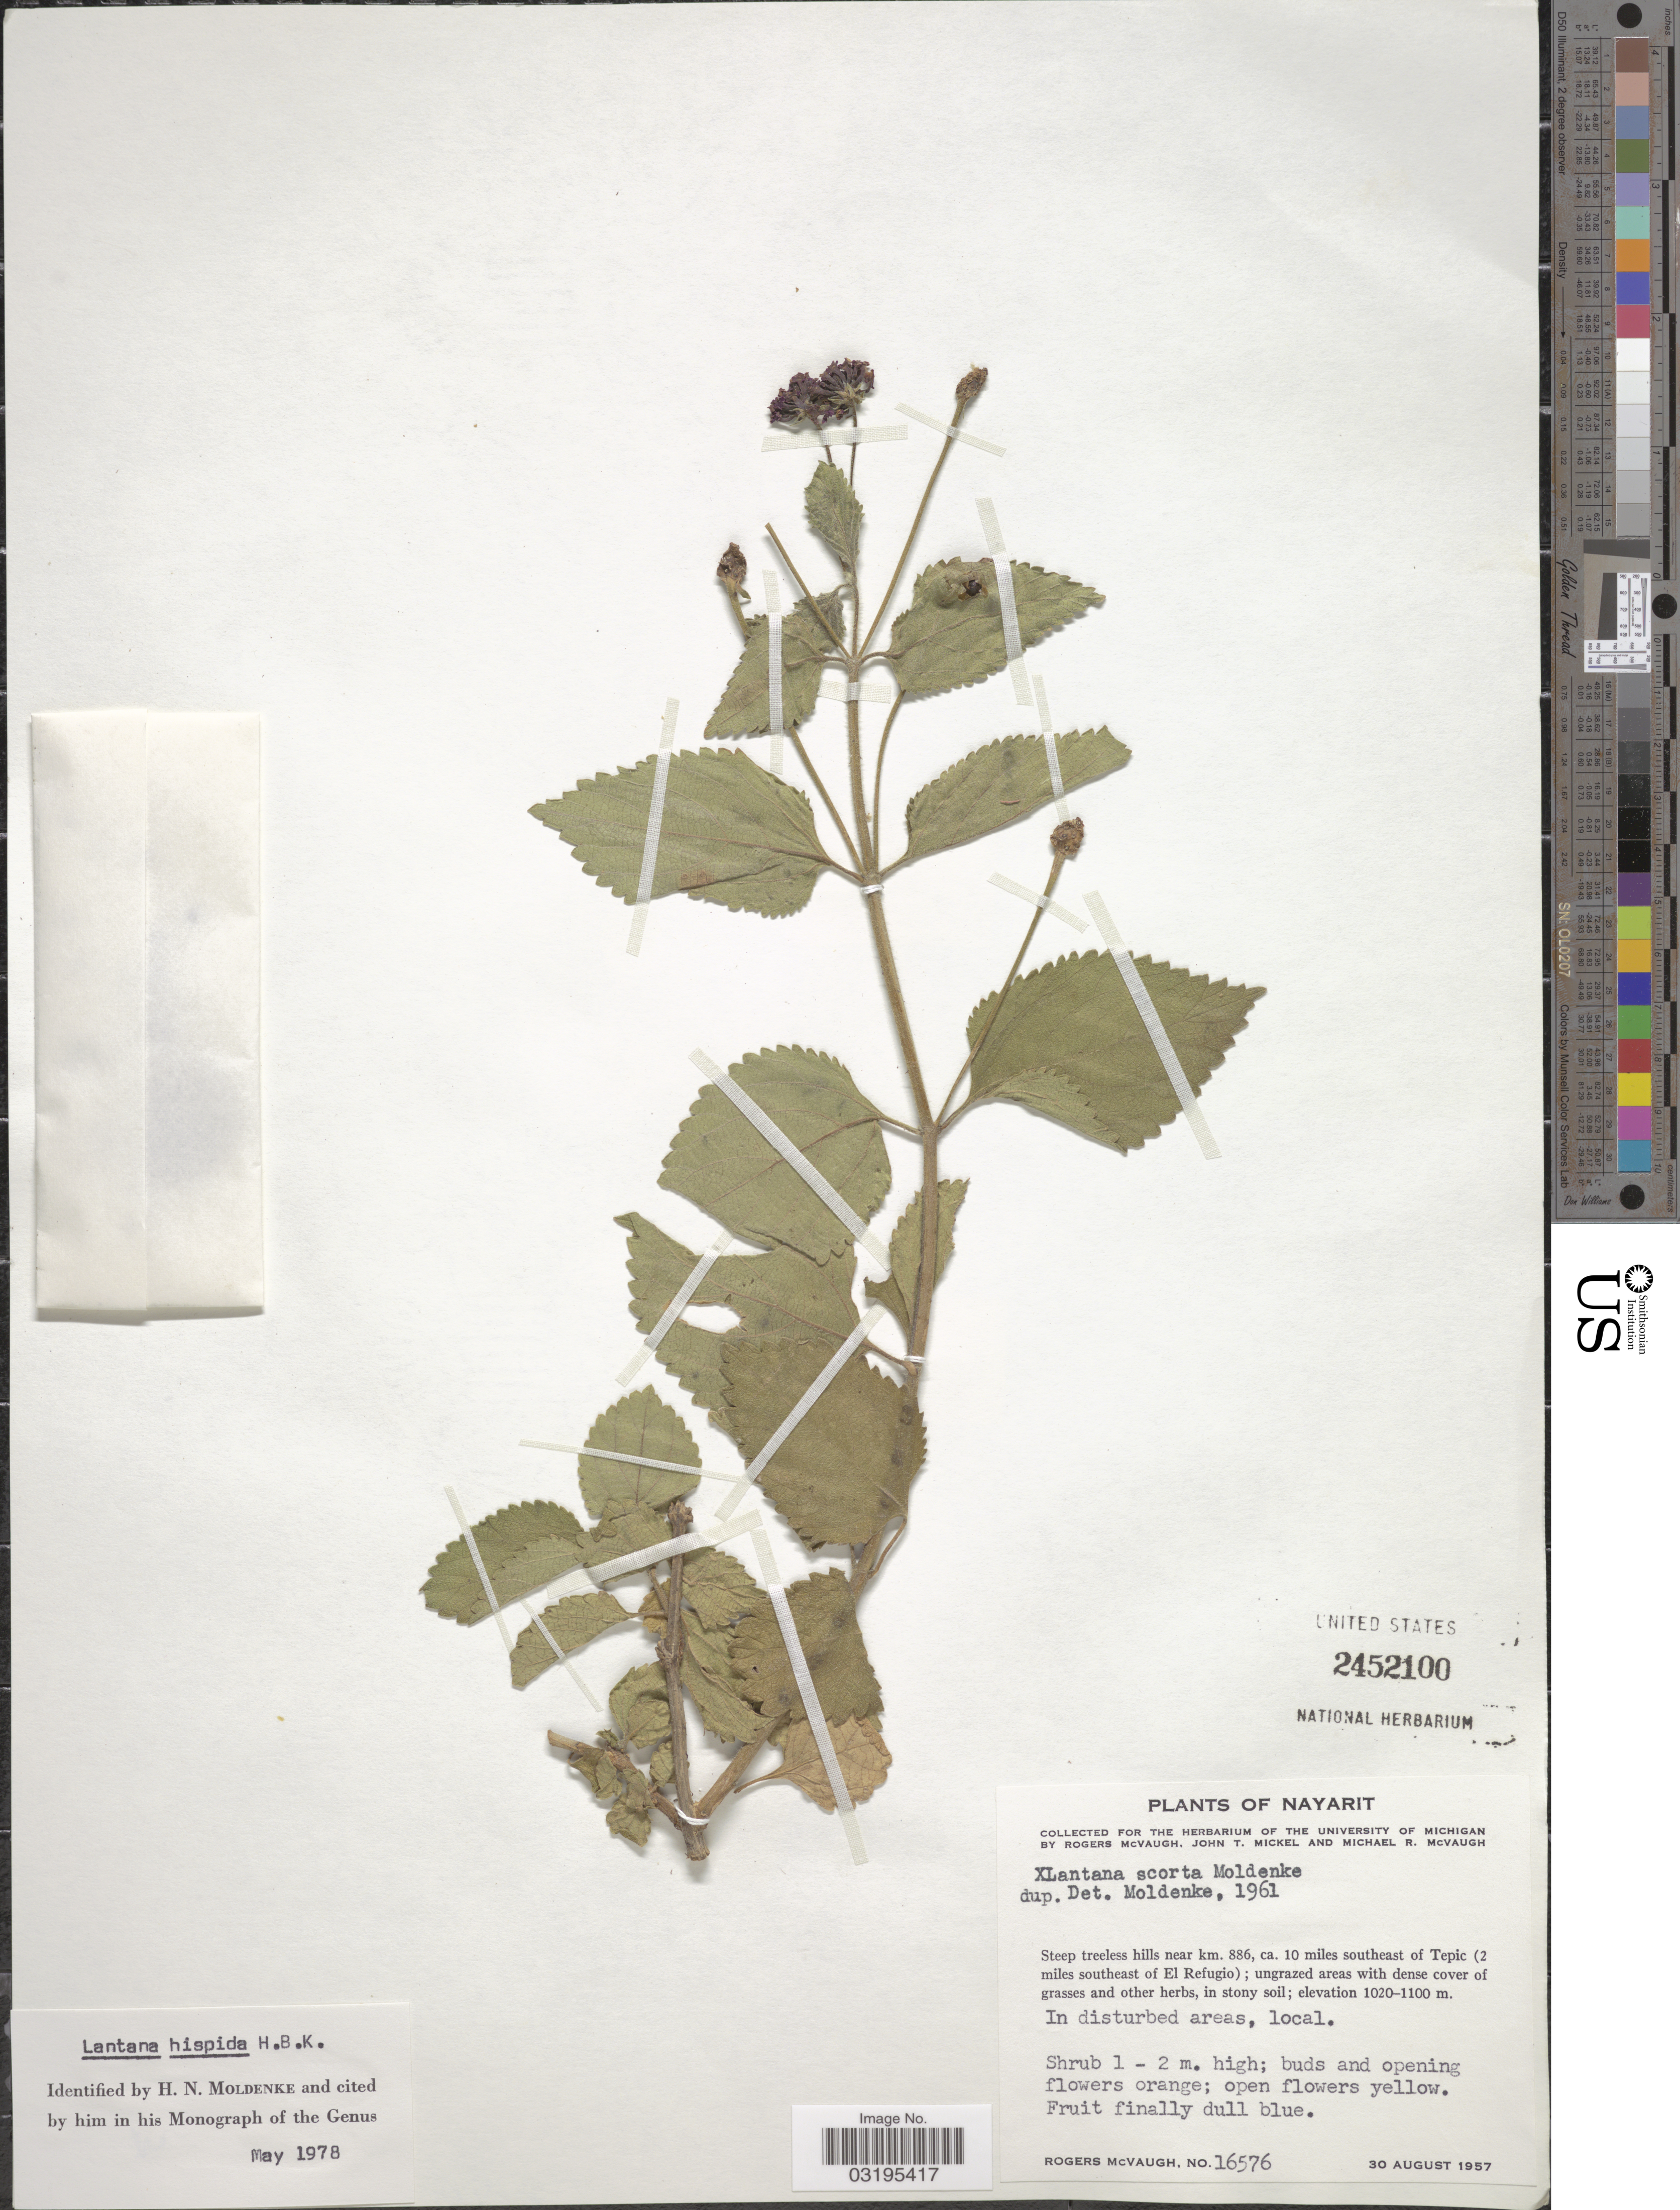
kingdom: Plantae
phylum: Tracheophyta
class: Magnoliopsida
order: Lamiales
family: Verbenaceae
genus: Lantana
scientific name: Lantana hispida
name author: Kunth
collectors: R. McVaugh, J. T. Mickel & M. R. McVaugh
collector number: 16576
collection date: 1957-08-30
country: Mexico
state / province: Nayarit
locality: Steep treeless hills near km. 886, ca. 10 miles southeast of Tepic (2 miles southeast of El Refugio).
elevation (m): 1020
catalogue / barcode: US 2452100